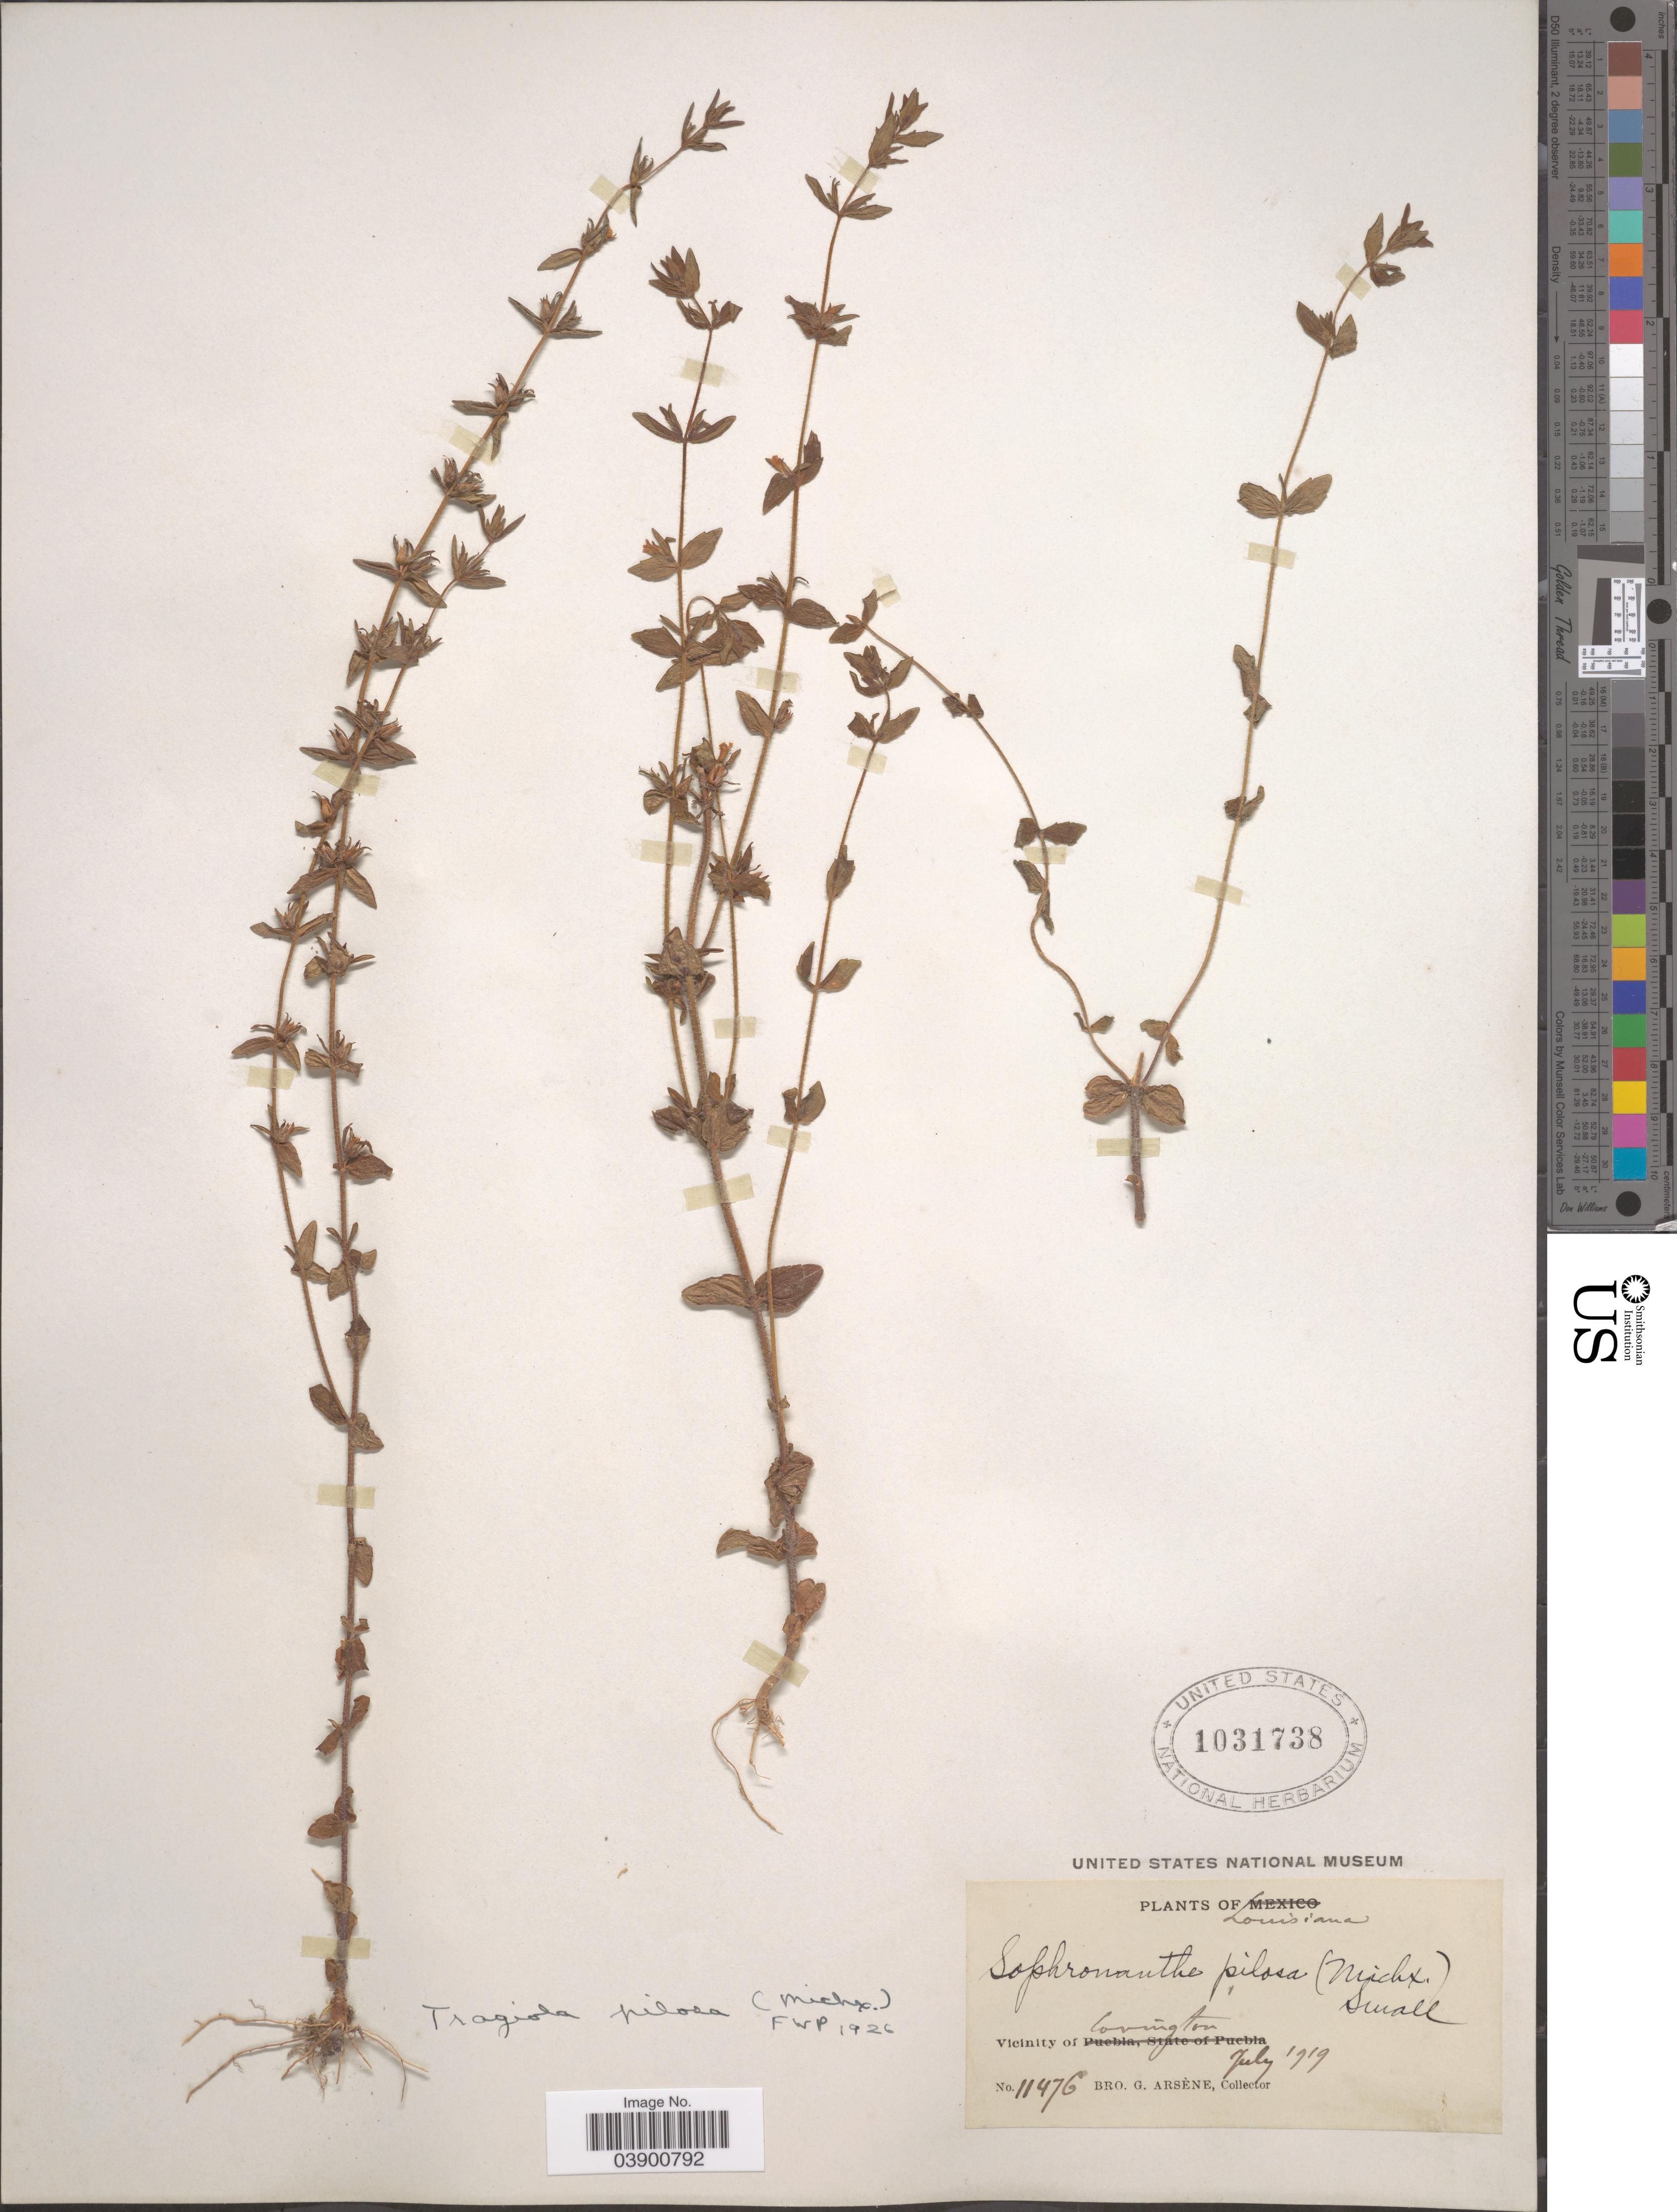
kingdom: Plantae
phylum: Tracheophyta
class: Magnoliopsida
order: Lamiales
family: Plantaginaceae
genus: Gratiola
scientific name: Gratiola pilosa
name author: Michx.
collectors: Bro. G. Arsène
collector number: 11476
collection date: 1919-07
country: United States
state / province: Louisiana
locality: Vicinity of Covington.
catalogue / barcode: US 1031738